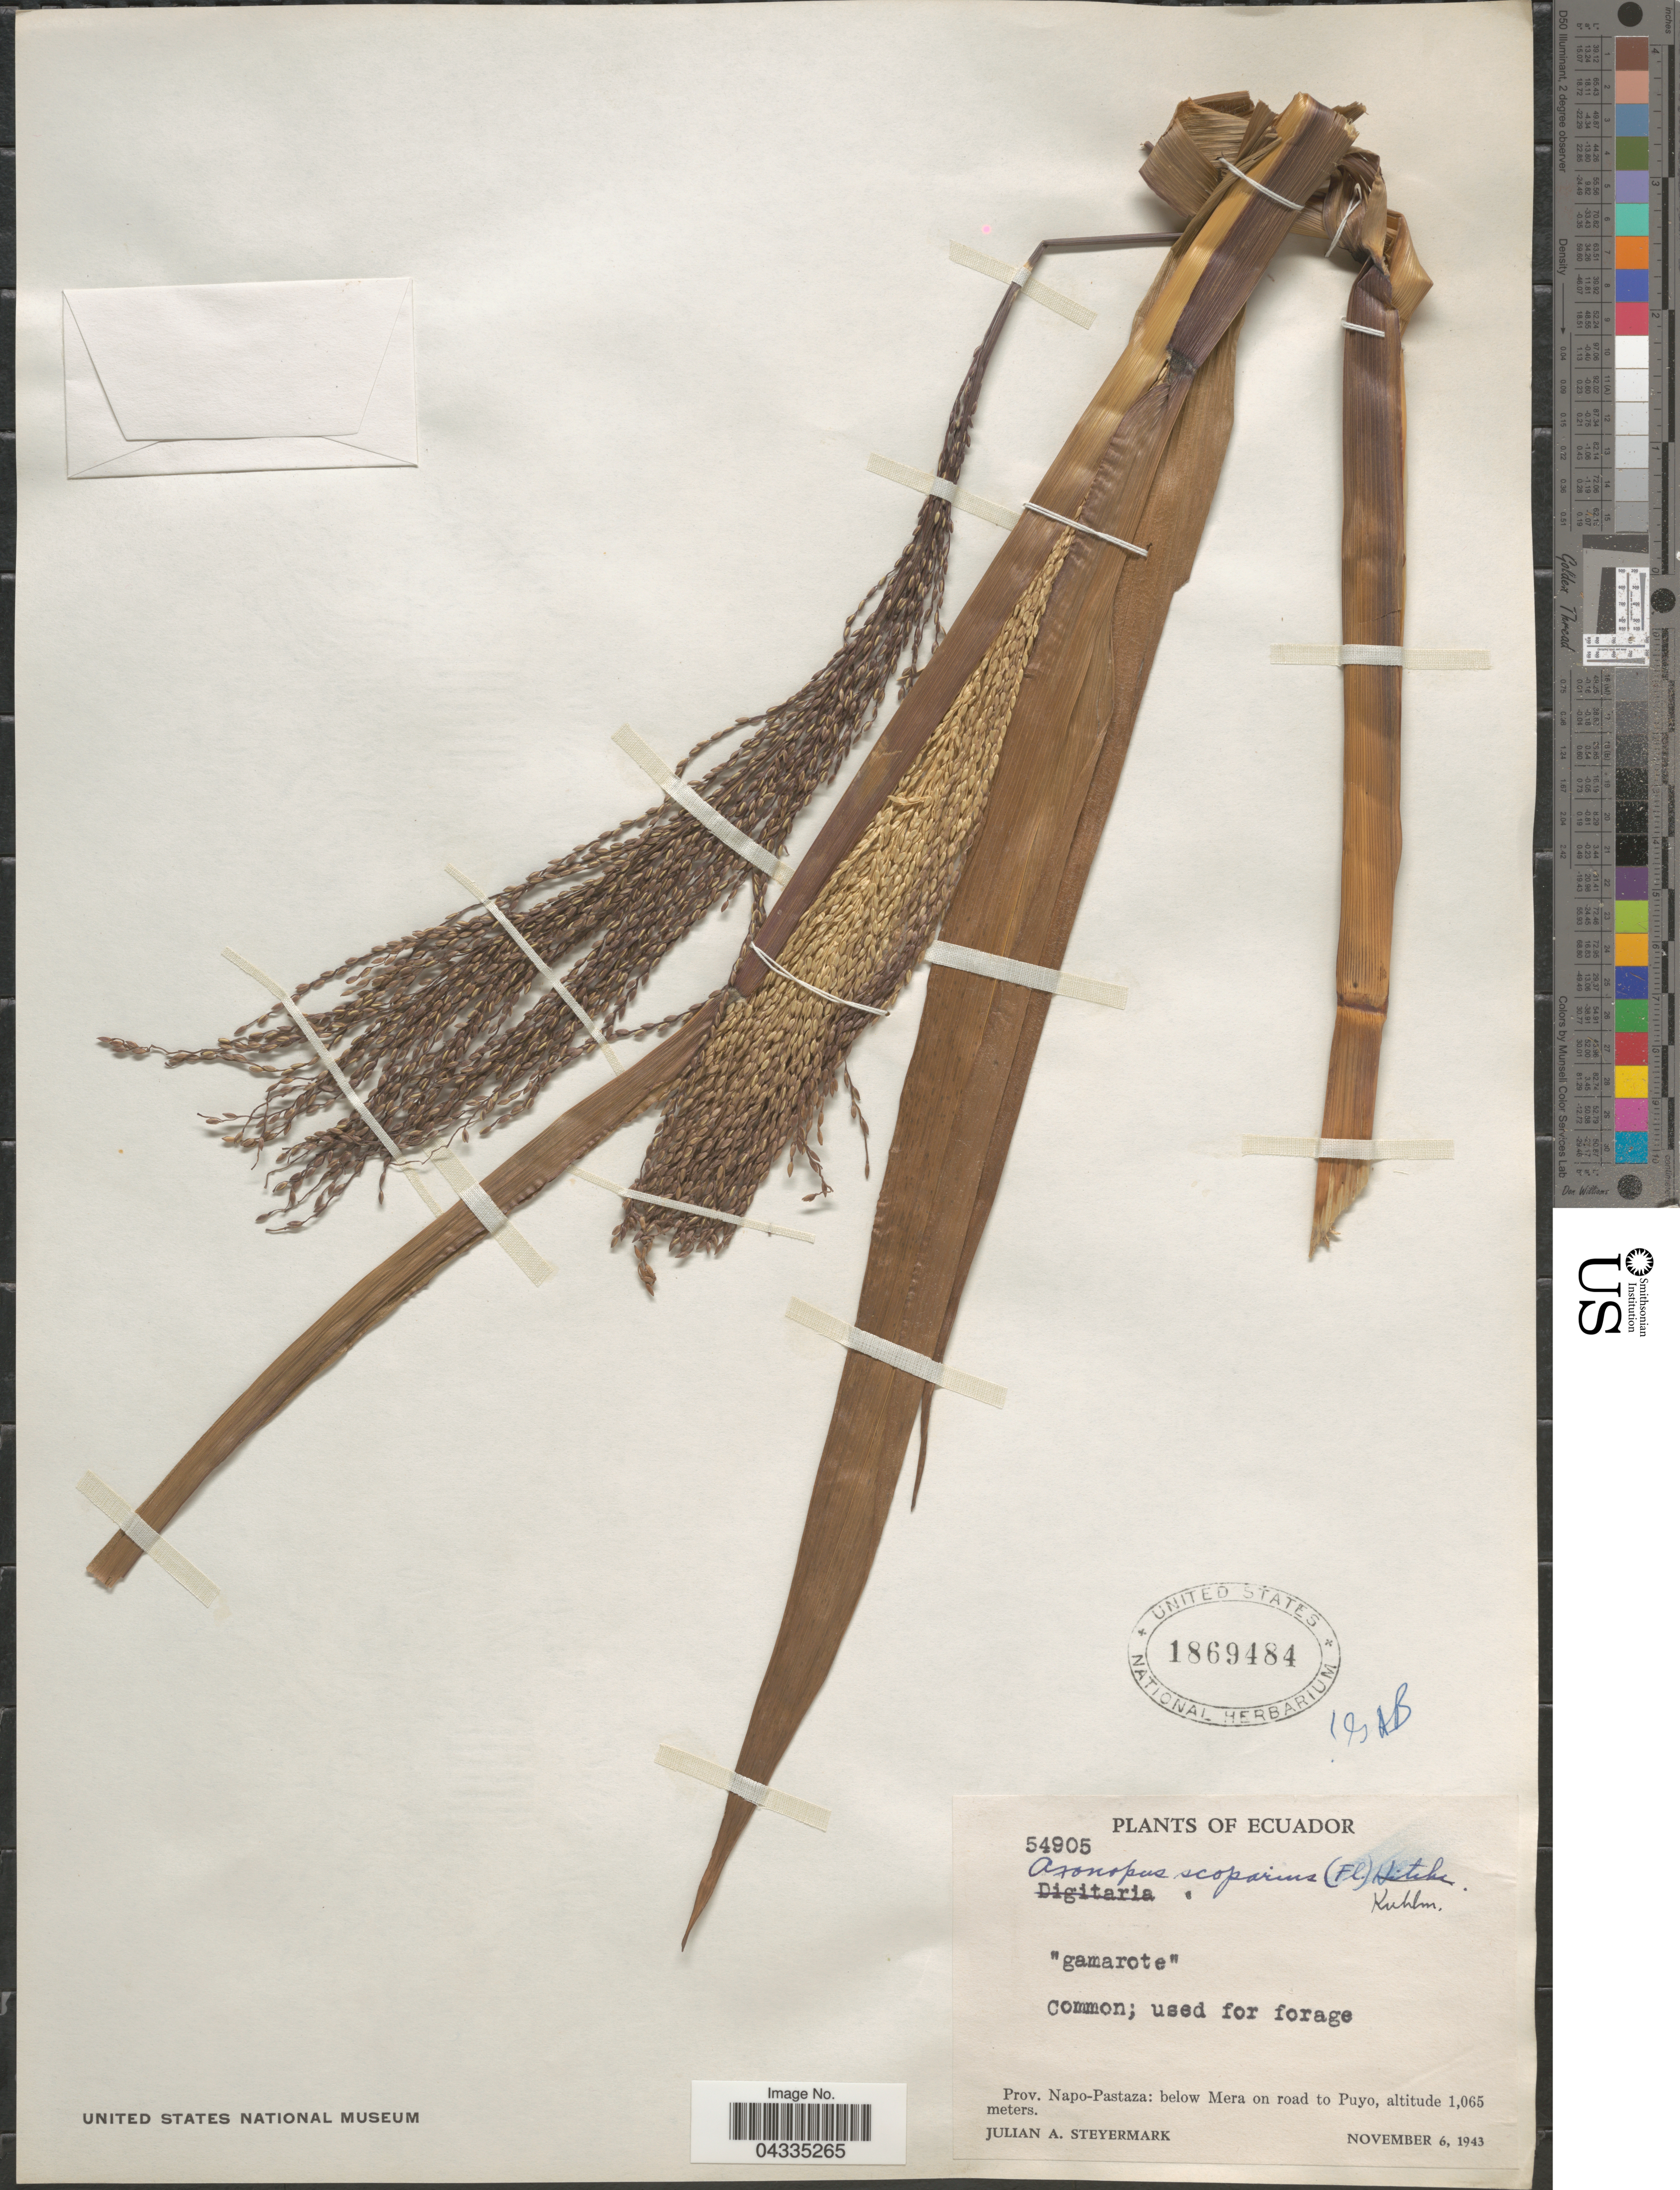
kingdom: Plantae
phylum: Tracheophyta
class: Liliopsida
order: Poales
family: Poaceae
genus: Axonopus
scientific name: Axonopus scoparius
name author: (Flüggé) Kuhlm.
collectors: J. Steyermark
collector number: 54905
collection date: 1943-11-06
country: Ecuador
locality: Prov. Napo-Pastaza: below Mera on road to Puyo.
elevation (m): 1065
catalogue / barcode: US 1869484